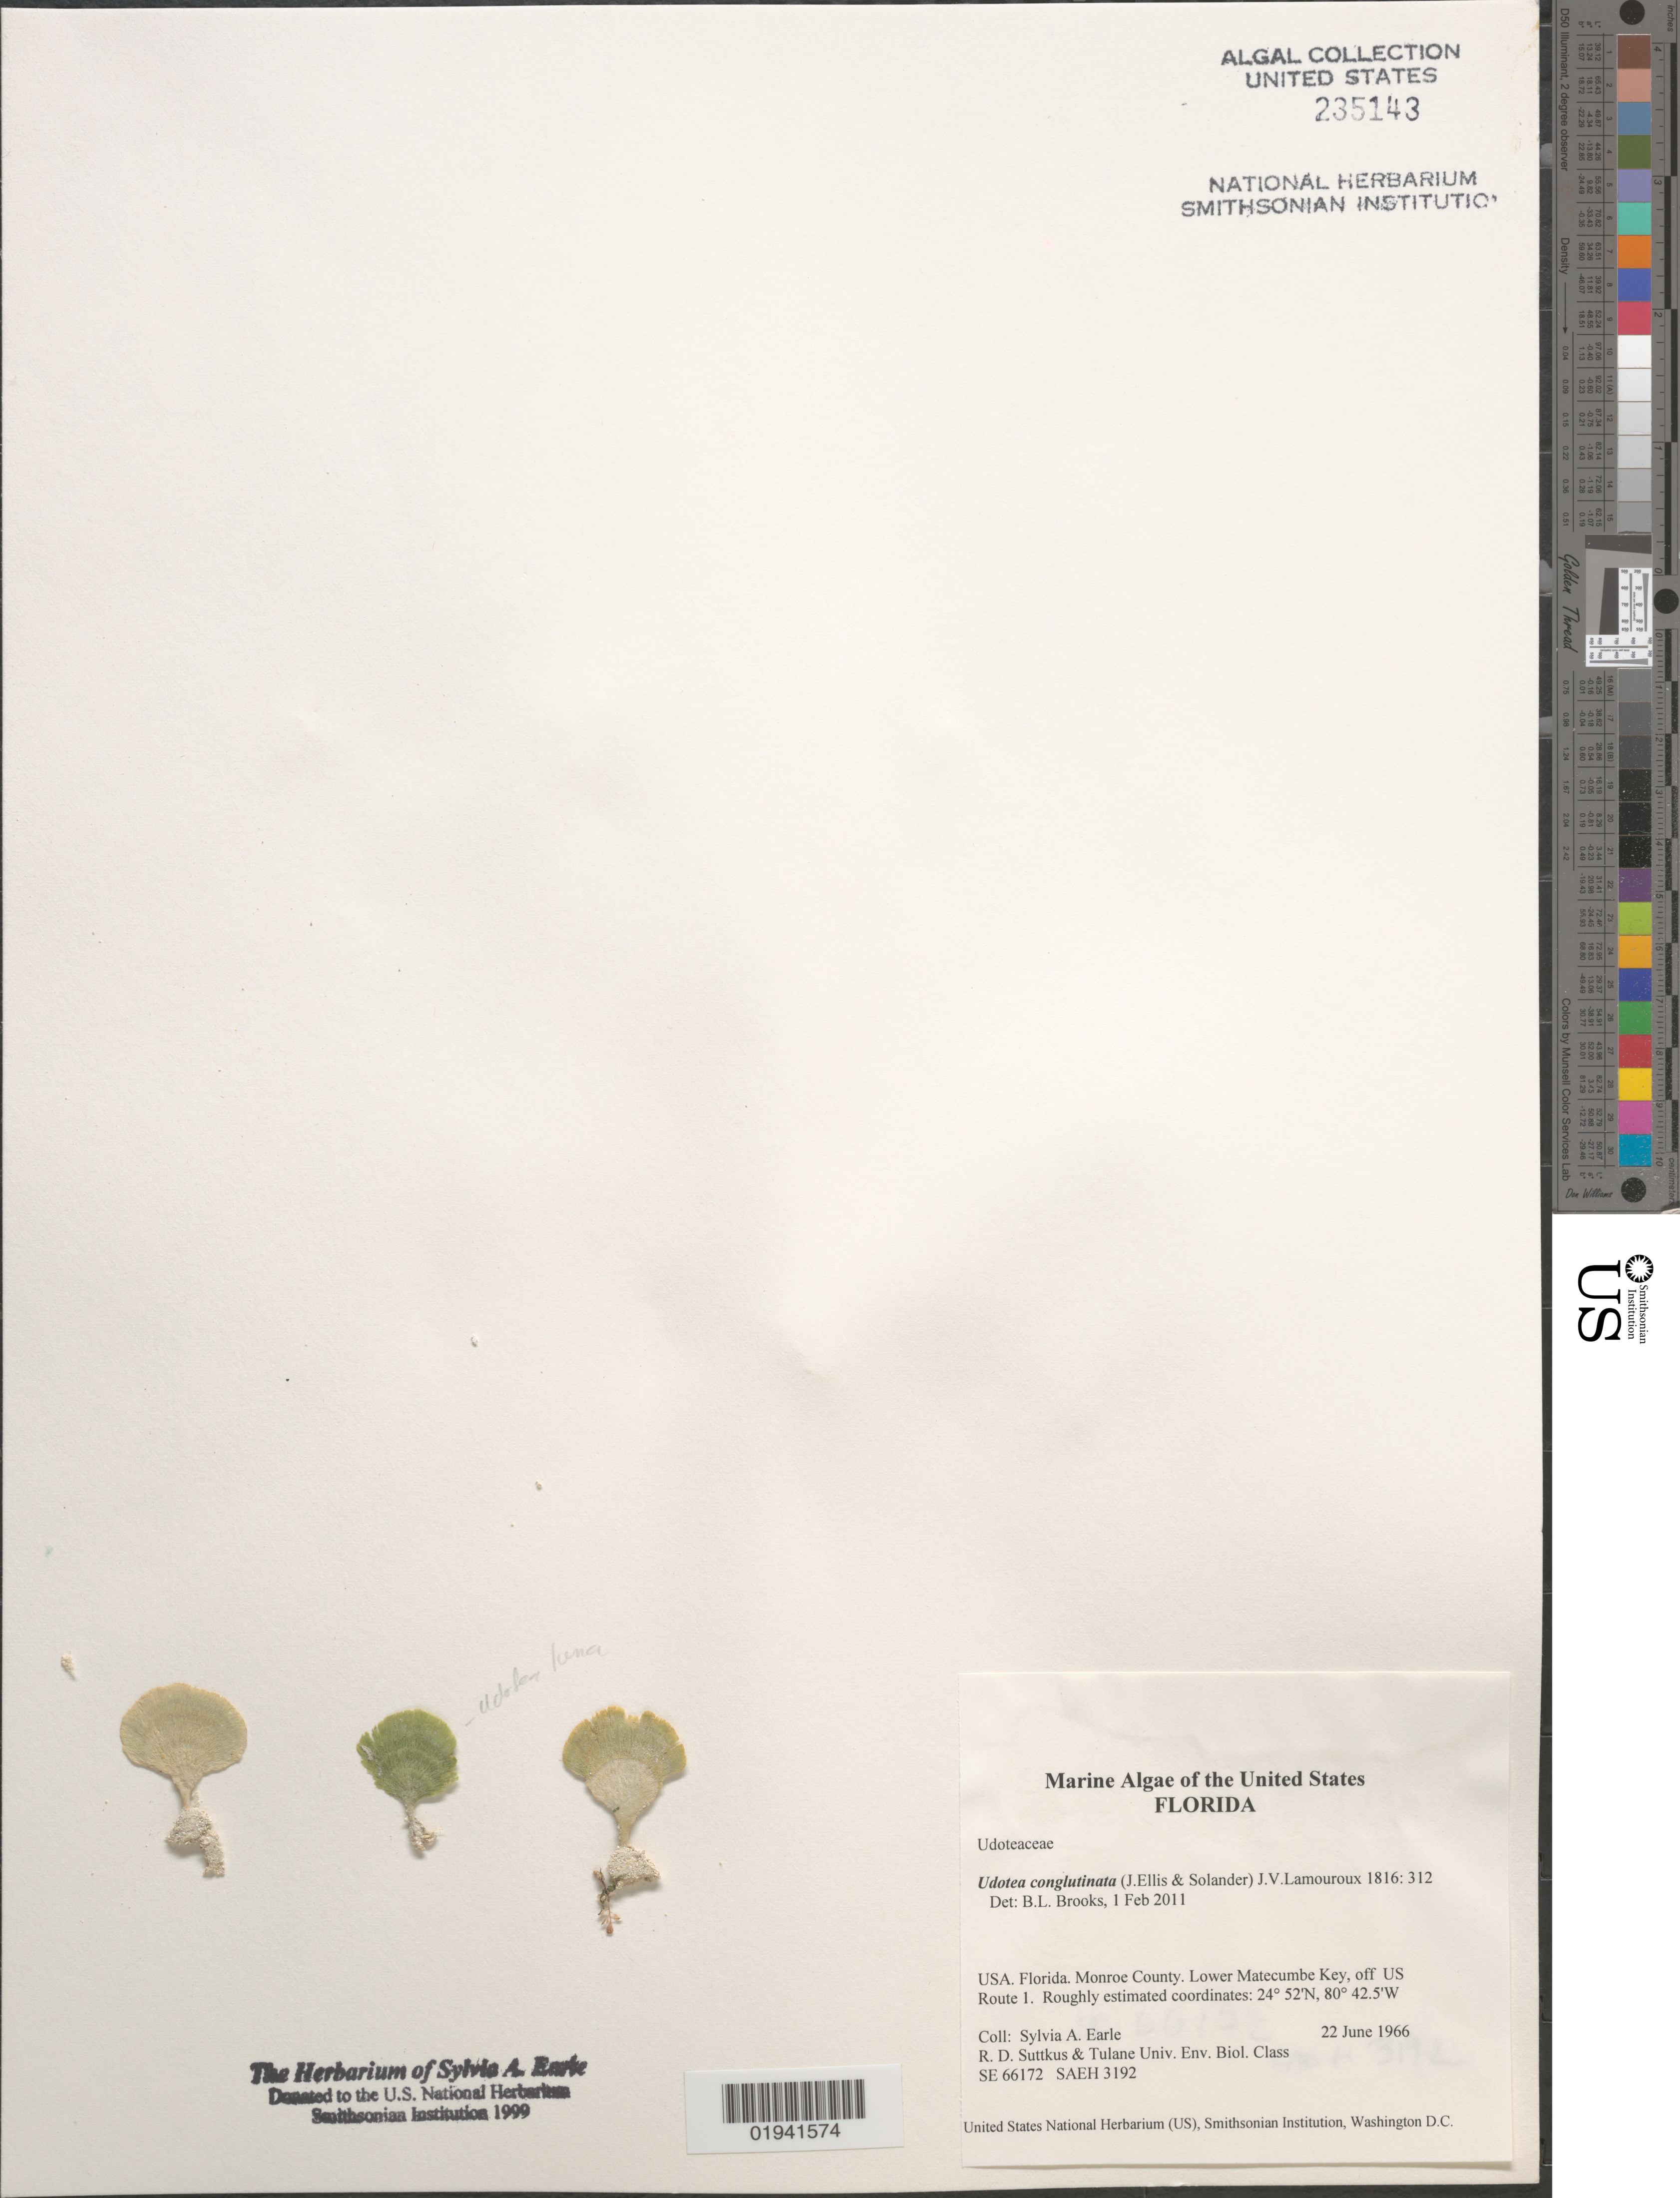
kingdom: Plantae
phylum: Chlorophyta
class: Ulvophyceae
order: Bryopsidales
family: Udoteaceae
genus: Udotea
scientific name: Udotea conglutinata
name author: (Ellis & Sol.) J.V.Lamouroux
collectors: S. A. Earle, R. Suttkus & Tulane Univ. Env. Biol. Class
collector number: SE66172/SAEH3192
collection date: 1966-06-22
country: United States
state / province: Florida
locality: Monroe County. Lower Matecumbe Key, off US Route 1.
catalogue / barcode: US 235143